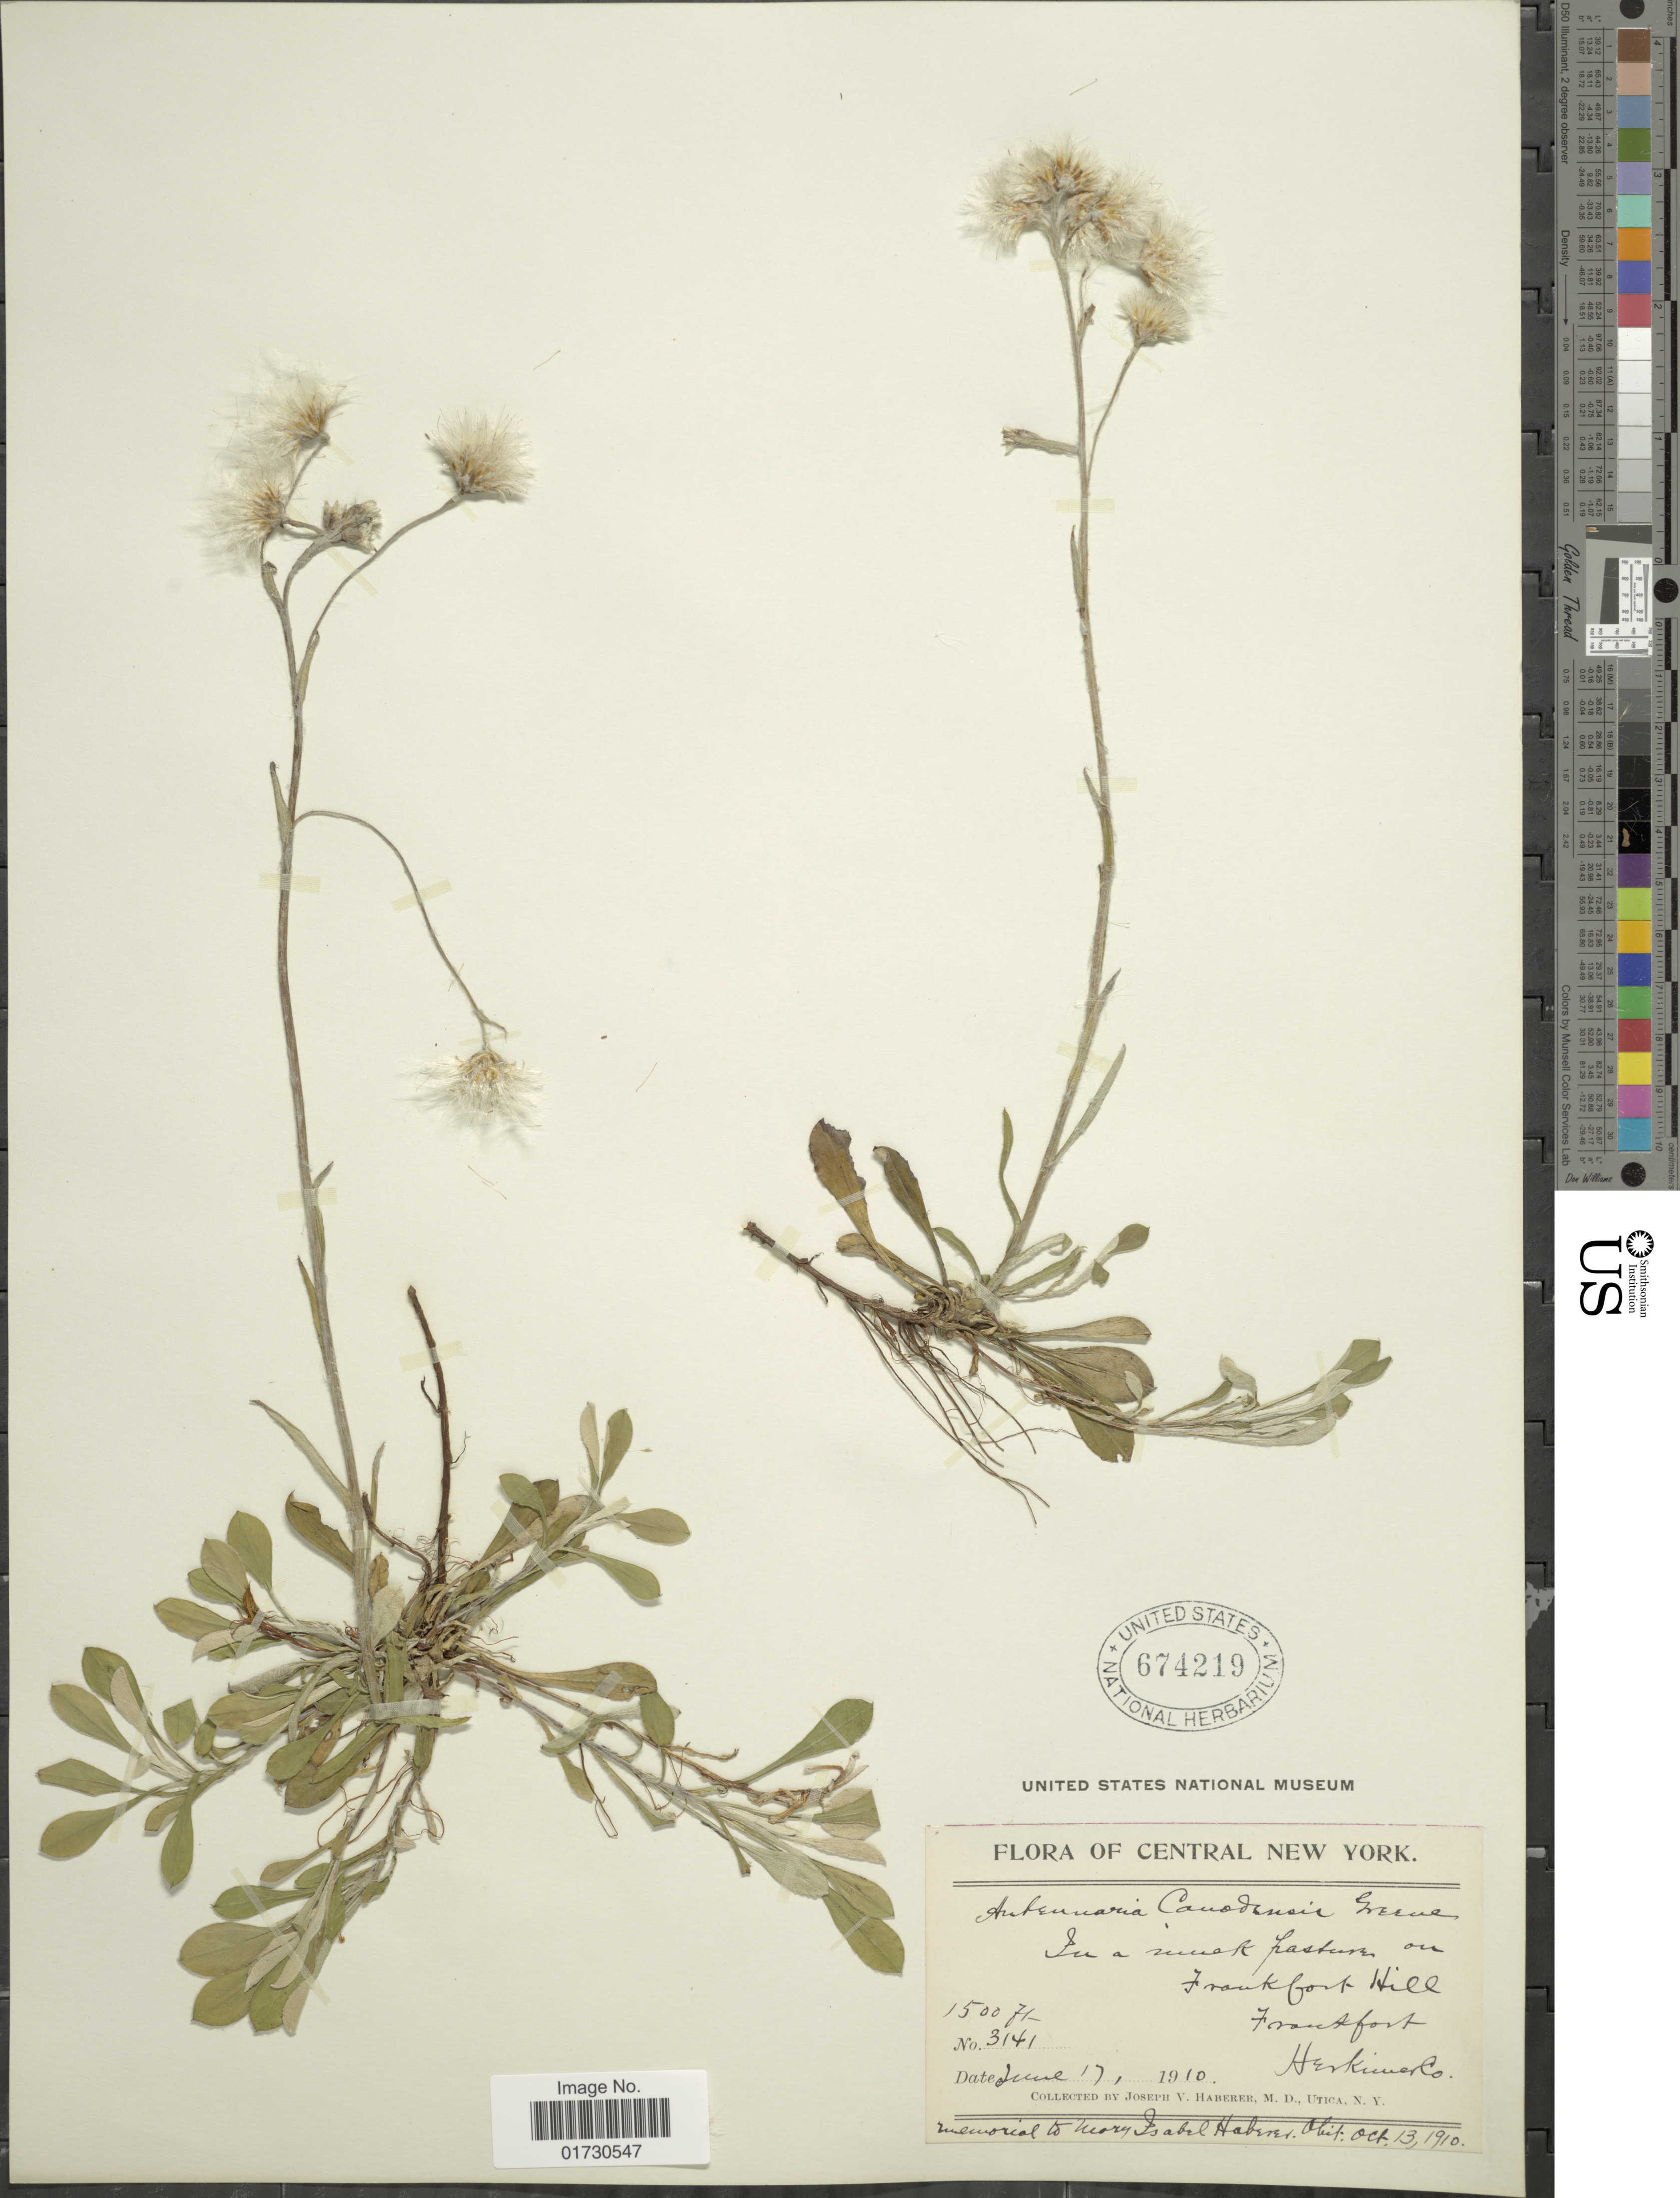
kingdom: Plantae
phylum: Tracheophyta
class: Magnoliopsida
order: Asterales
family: Asteraceae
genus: Antennaria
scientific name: Antennaria canadensis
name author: Greene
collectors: J. V. Haberer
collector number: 3141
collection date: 1910-06-17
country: United States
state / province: New York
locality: Central New York, Frankfort Hill Frankfort, Herkmer Co.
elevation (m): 457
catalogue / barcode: US 674219